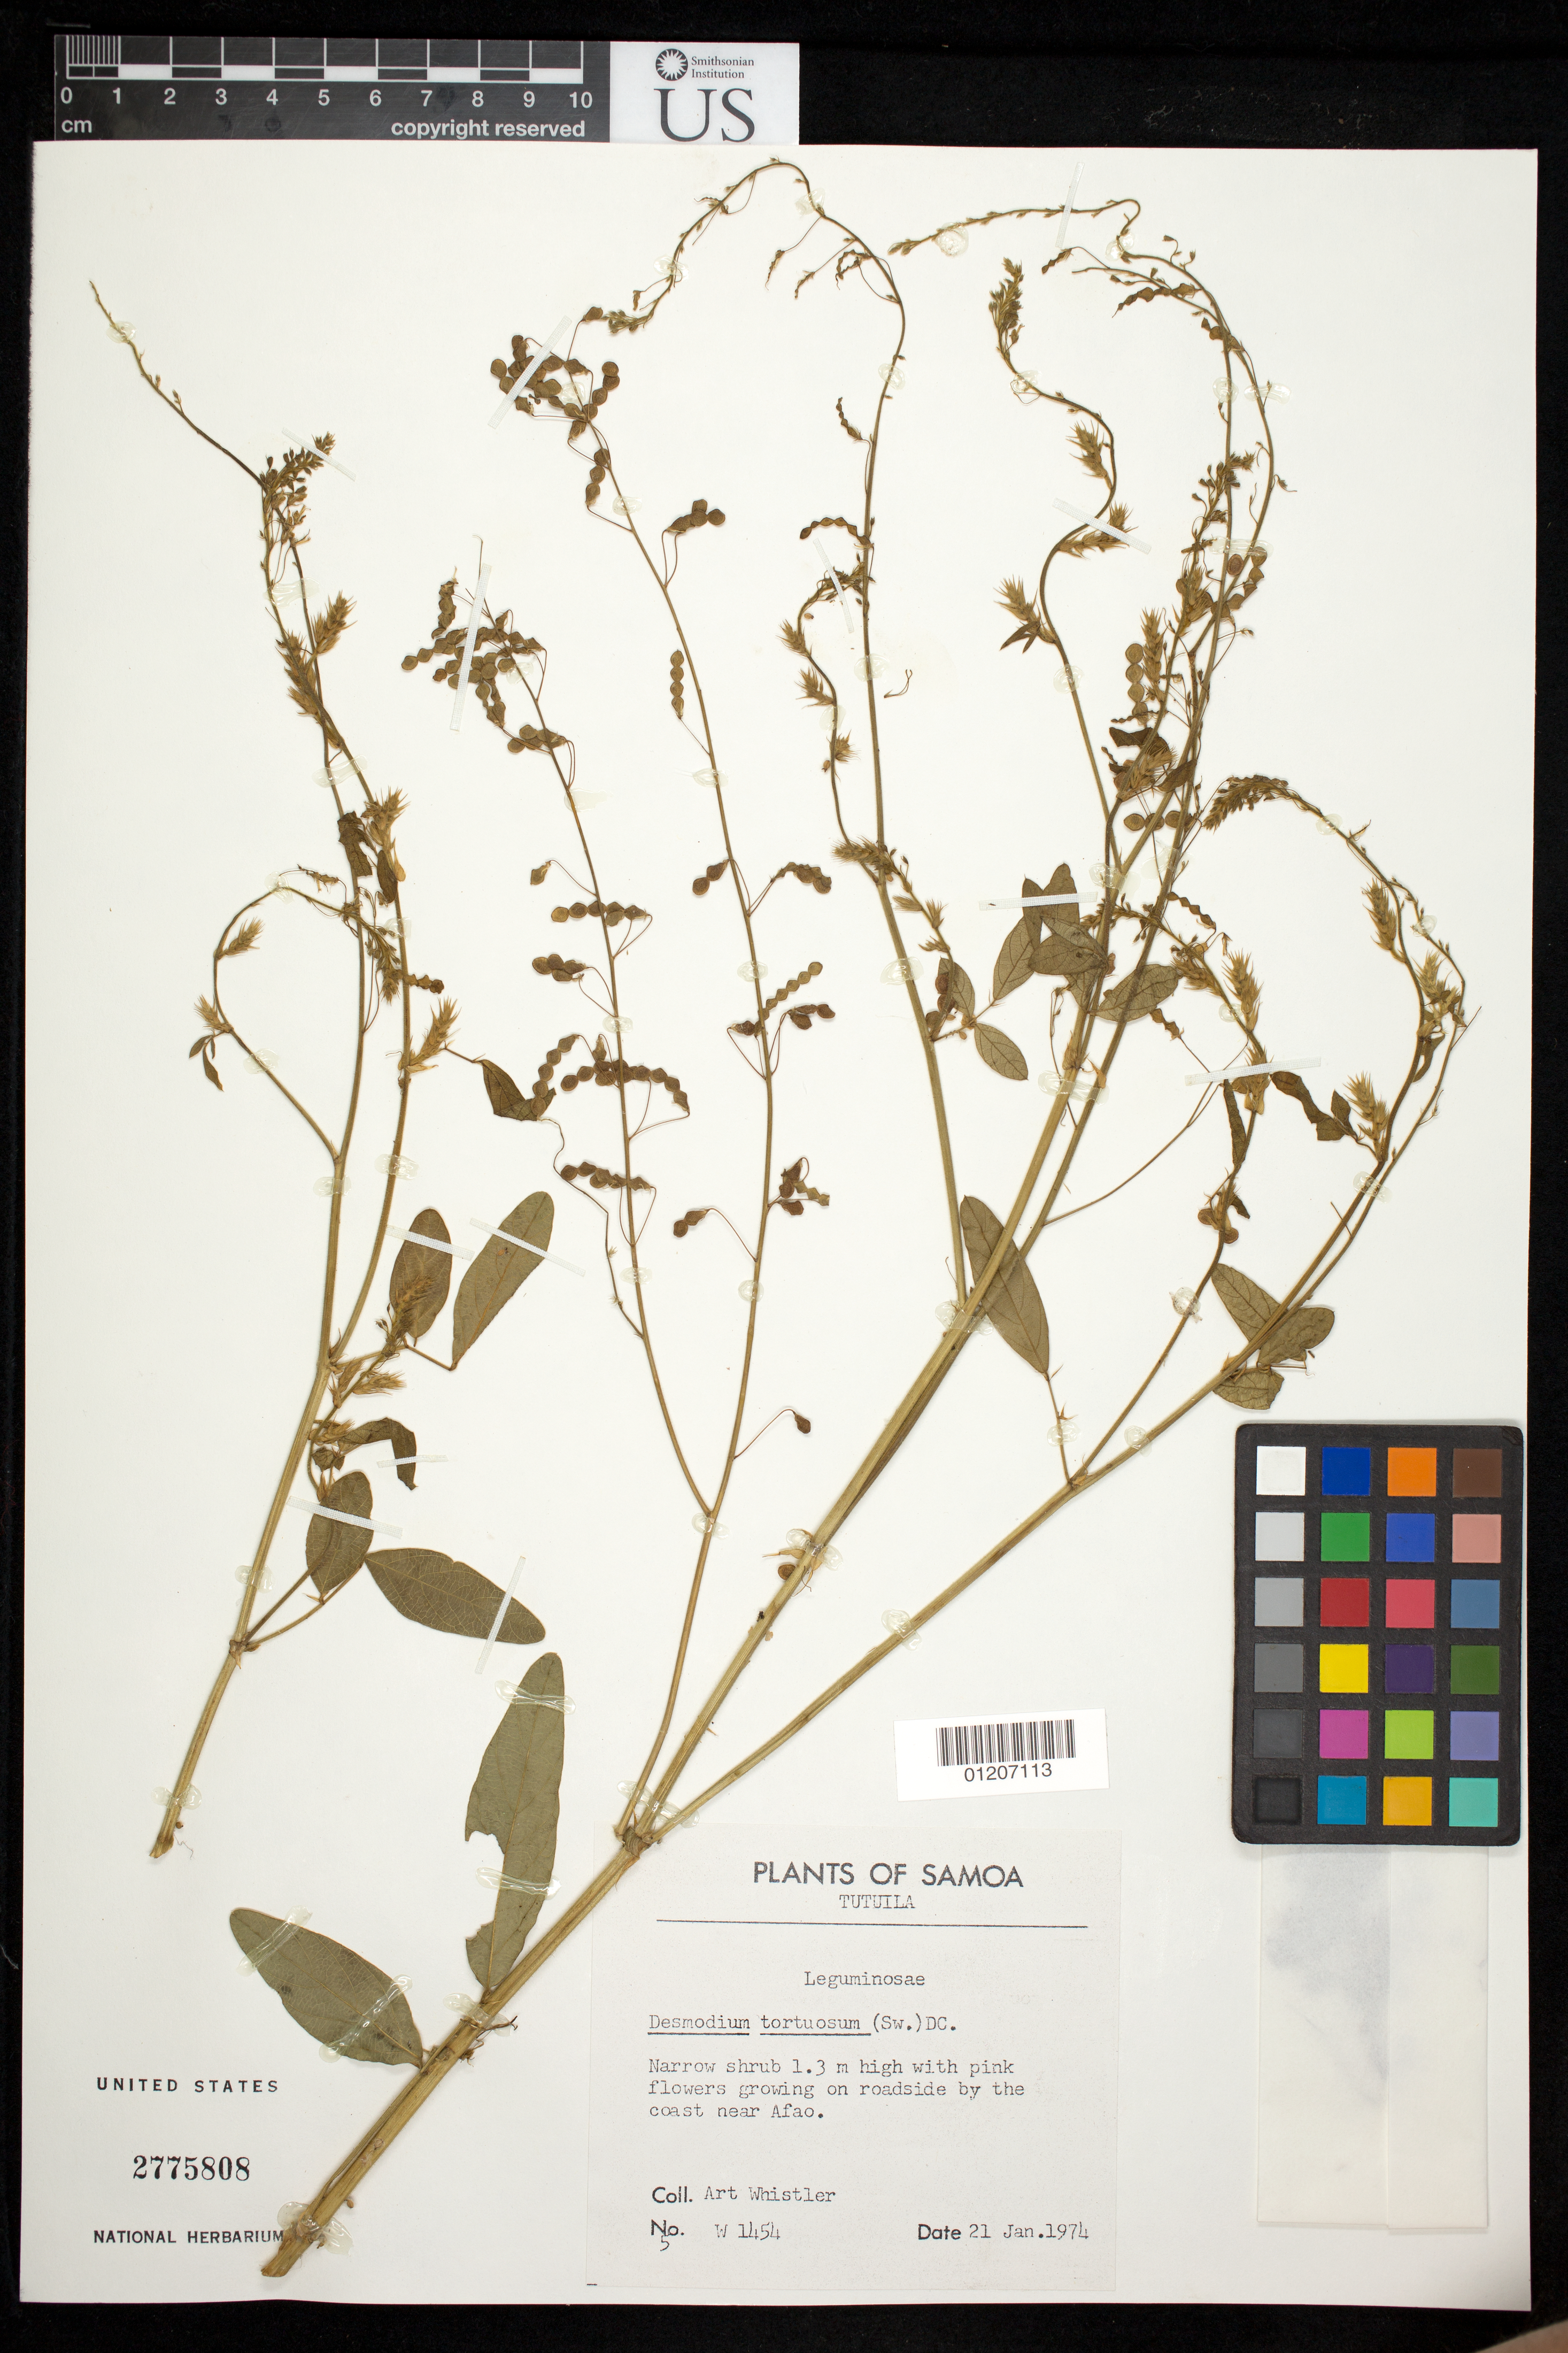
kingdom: Plantae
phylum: Tracheophyta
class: Magnoliopsida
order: Fabales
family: Fabaceae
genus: Desmodium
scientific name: Desmodium tortuosum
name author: (Sw.) DC.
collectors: A. Whistler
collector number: W 1454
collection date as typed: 21 Jan 1974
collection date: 1974-01-21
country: American Samoa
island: Tutua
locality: Near Afao.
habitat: Growing on roadside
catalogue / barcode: US 2775808